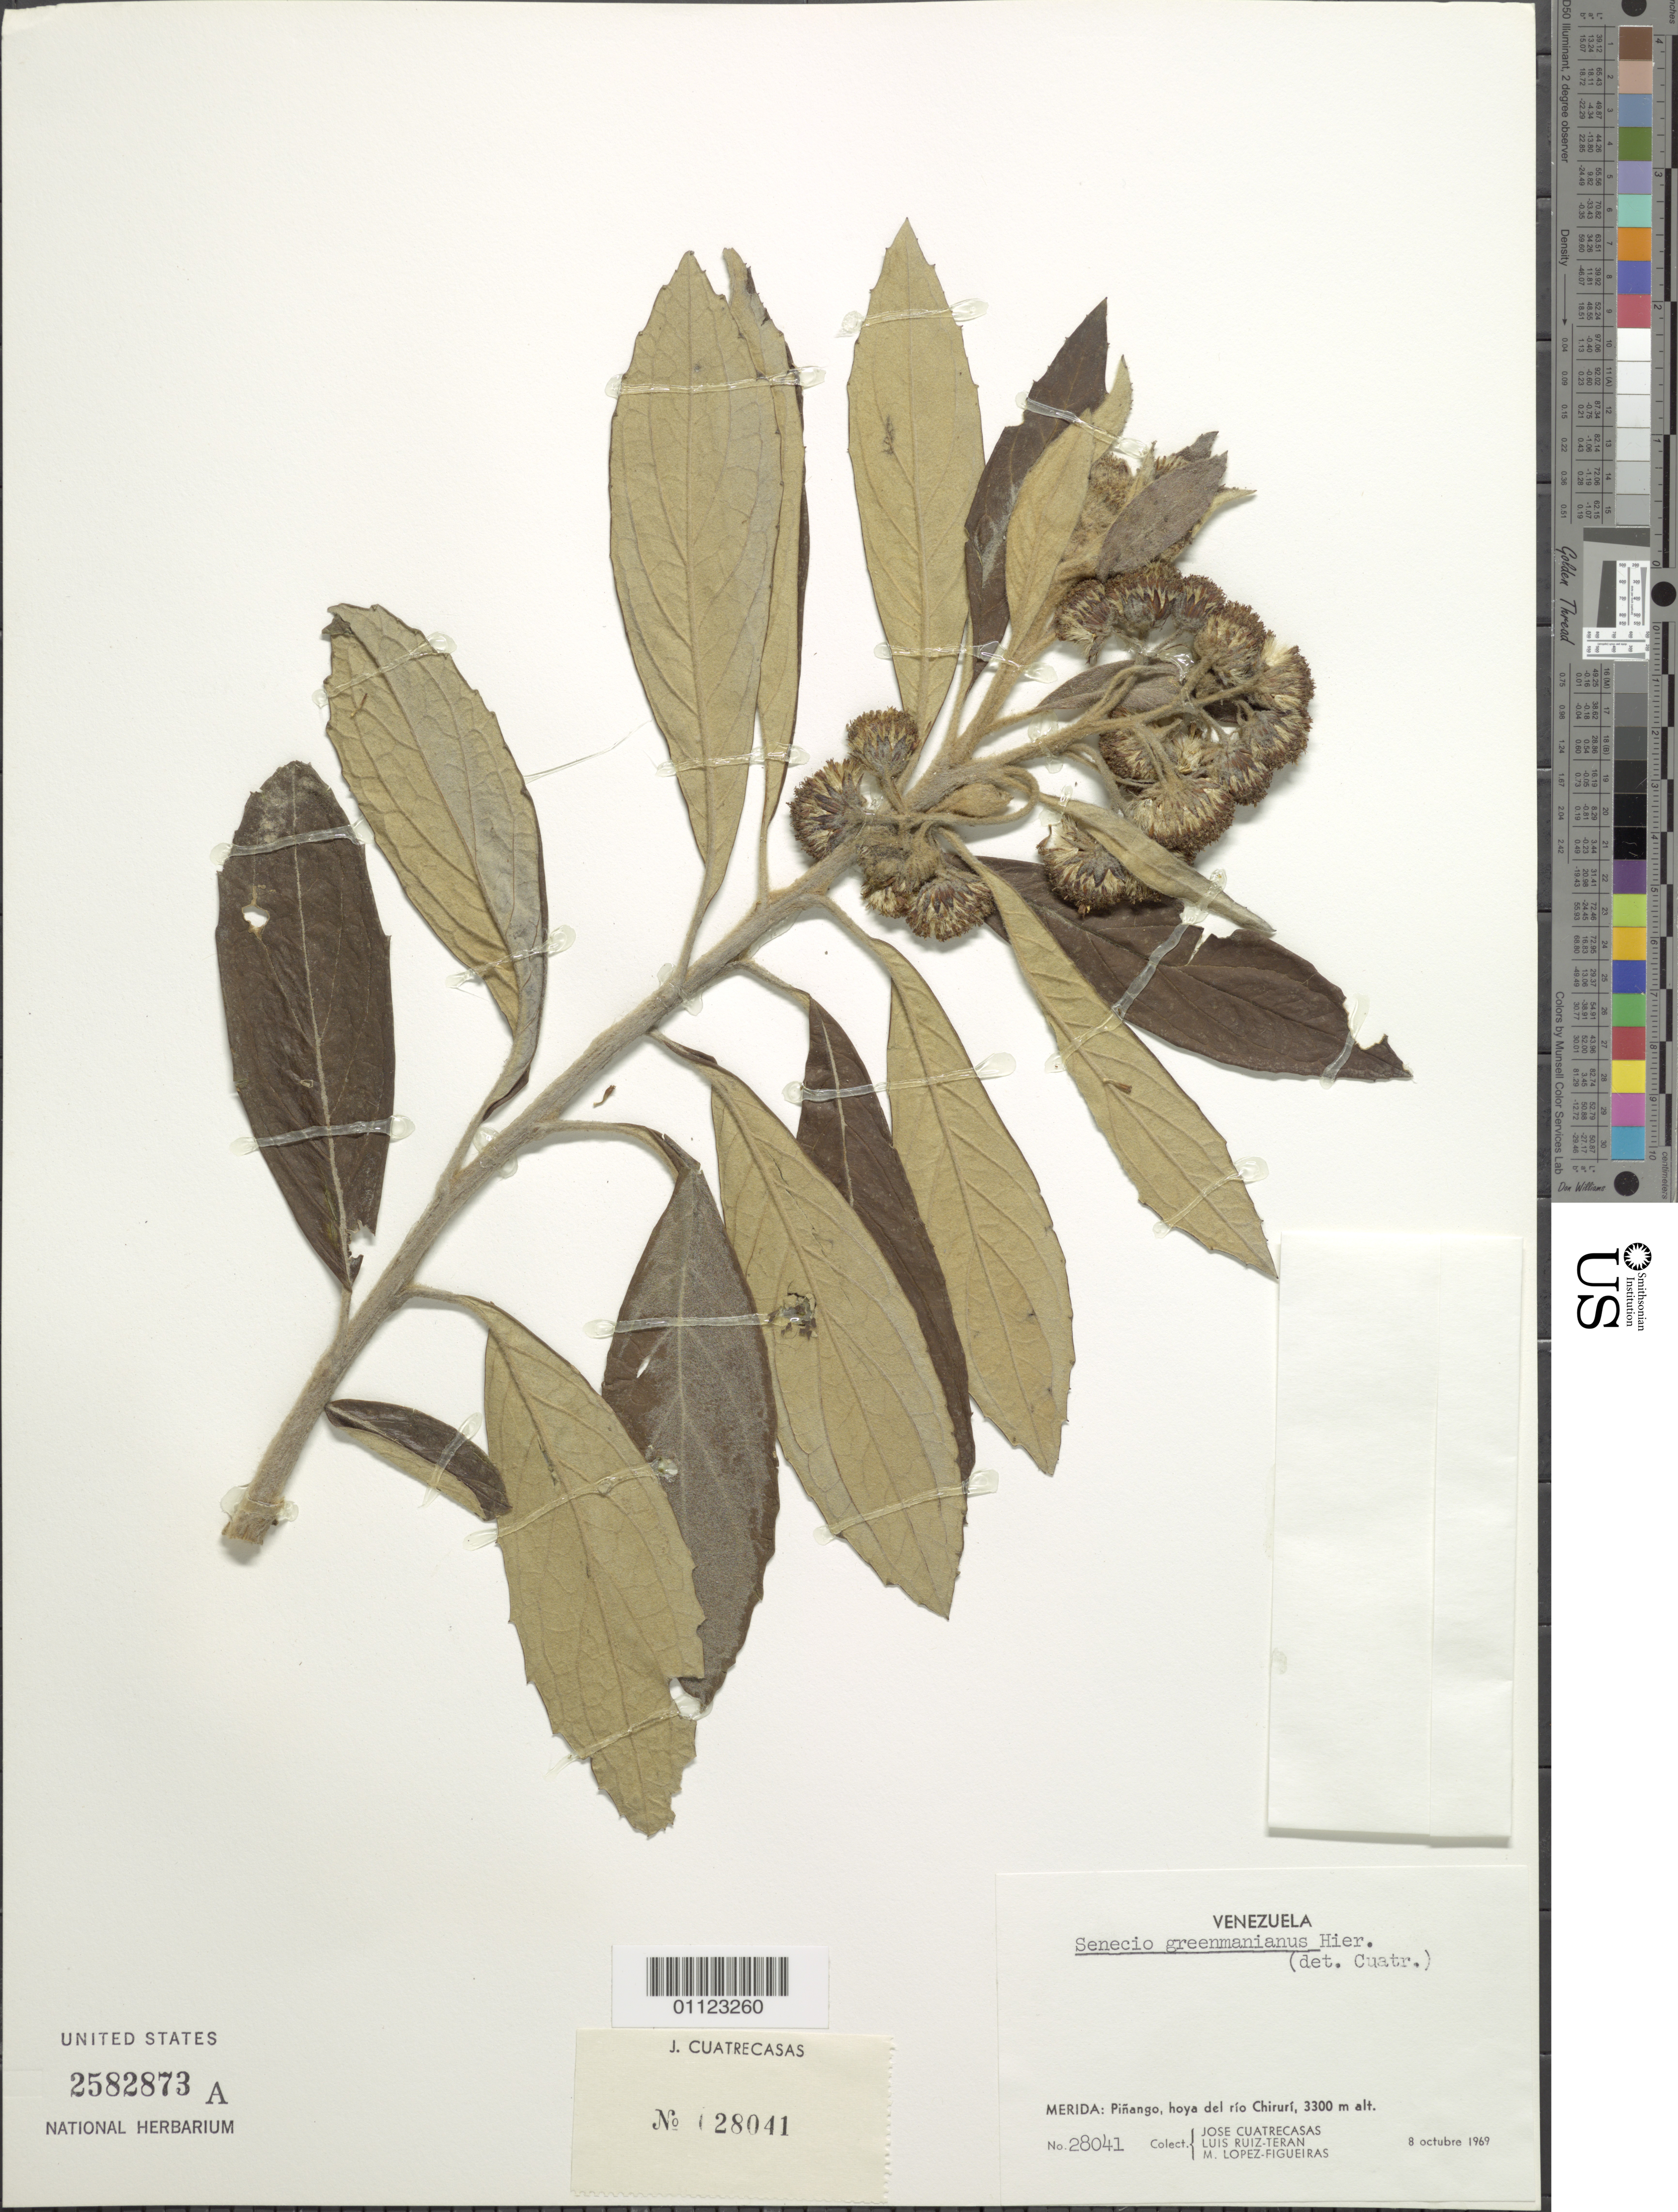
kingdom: Plantae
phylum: Tracheophyta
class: Magnoliopsida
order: Asterales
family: Asteraceae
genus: Pentacalia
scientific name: Pentacalia greenmaniana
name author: (Hieron.) Cuatrec.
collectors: J. Cuatrecasas, L. E. Ruíz-Terán & M. López Figueiras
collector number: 28041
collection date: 1969-10-08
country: Venezuela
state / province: Mérida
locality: Piñango, hoya del río Chirurí.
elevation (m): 3300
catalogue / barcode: US 2582873A